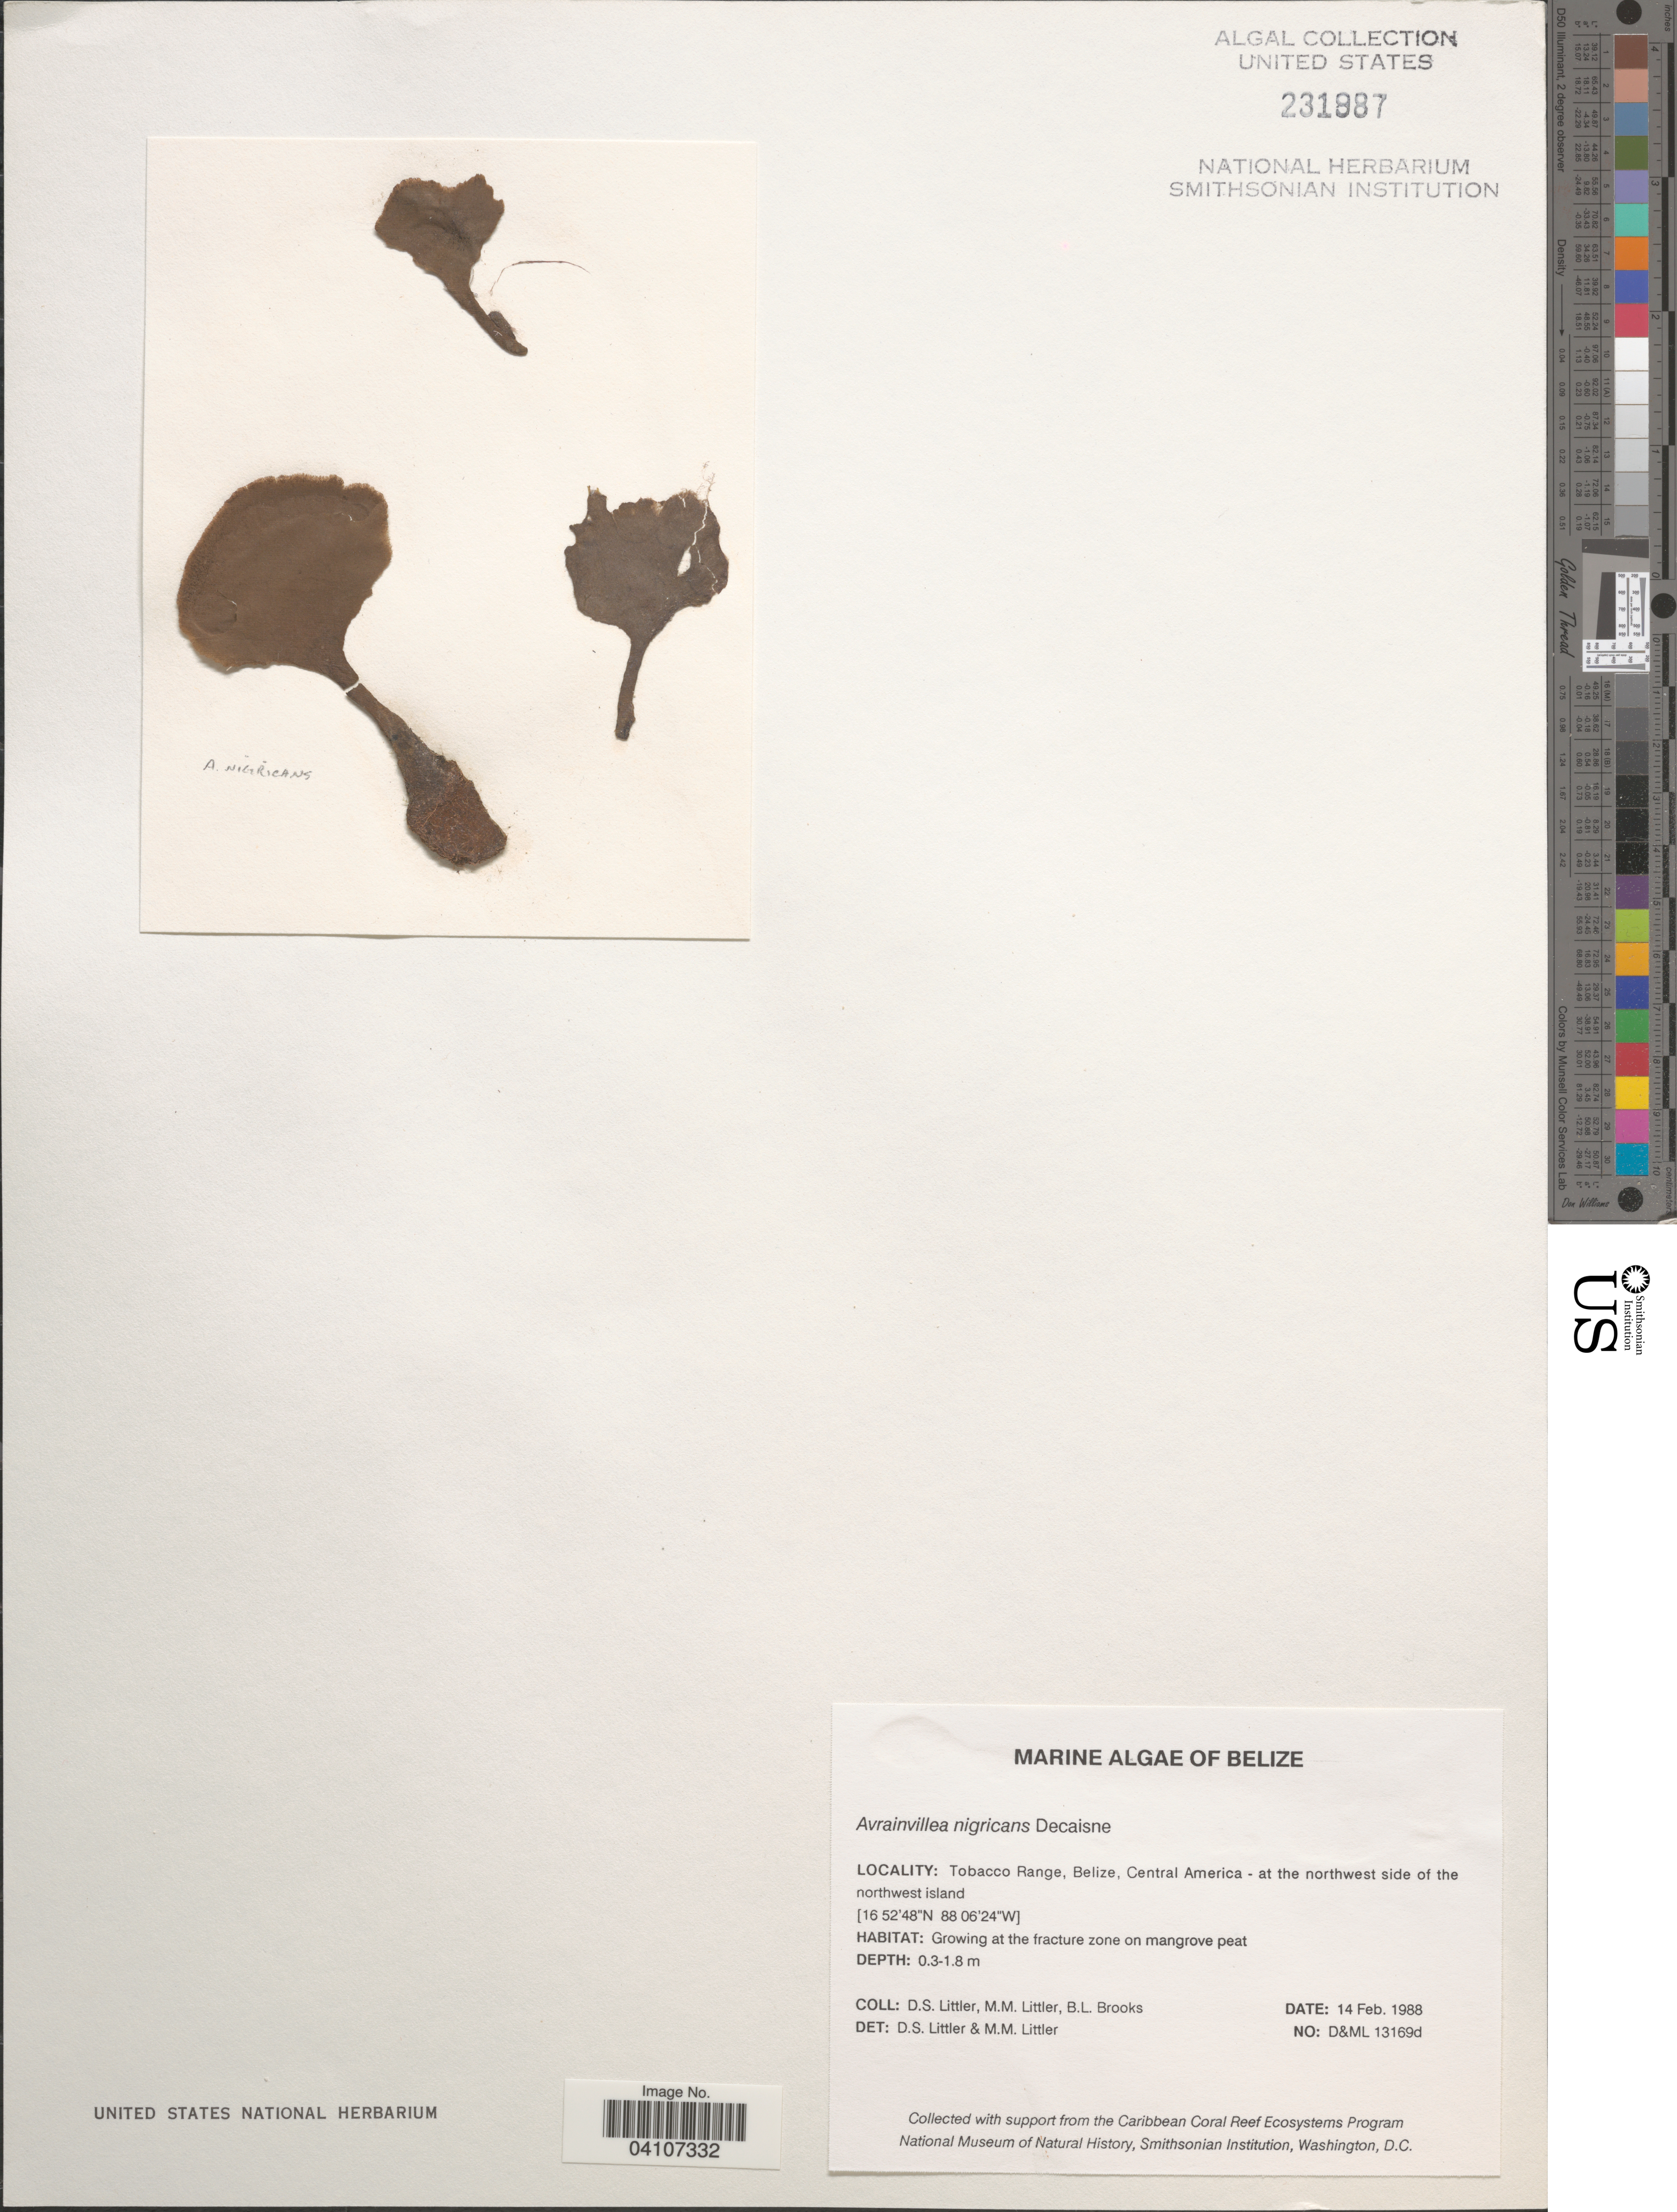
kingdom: Plantae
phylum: Chlorophyta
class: Ulvophyceae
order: Bryopsidales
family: Dichotomosiphonaceae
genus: Avrainvillea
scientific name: Avrainvillea nigricans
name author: Decne.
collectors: D. S. Littler & B. Brooks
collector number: D&ML 13169d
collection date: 1988-02-14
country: Belize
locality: Tobacco Range - at the northwest side of the northwest island.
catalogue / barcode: US 231887